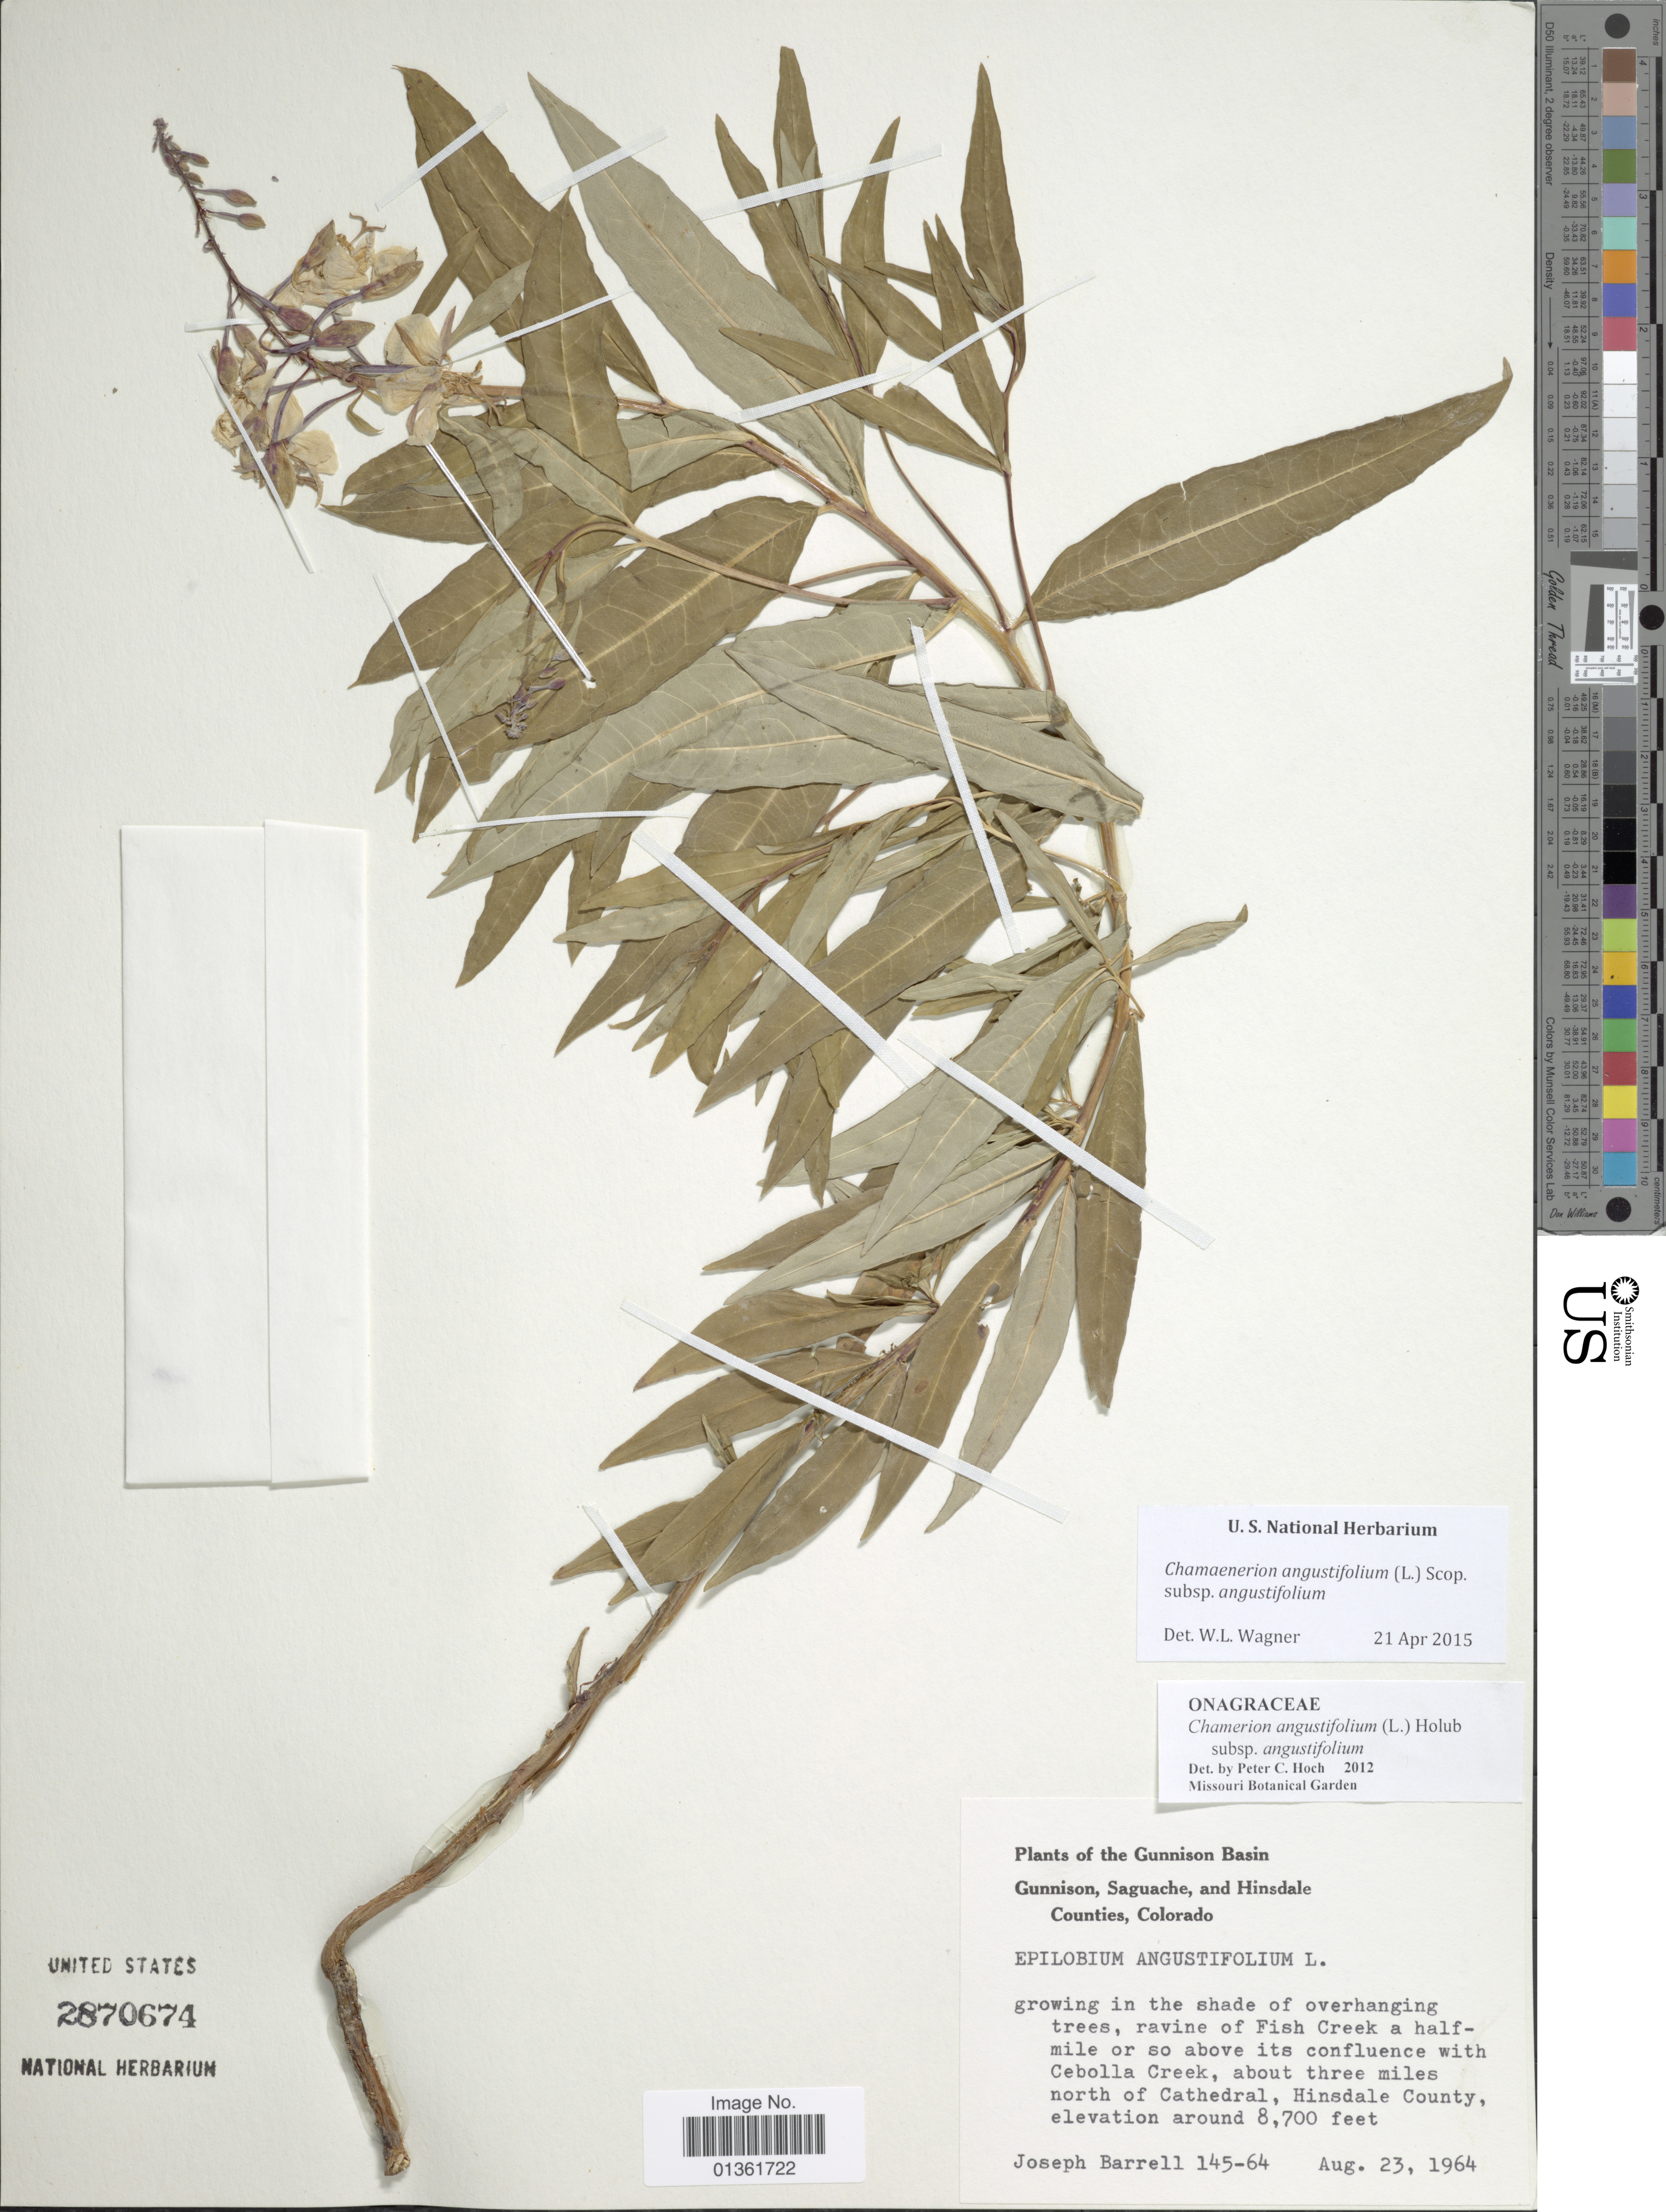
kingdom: Plantae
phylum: Tracheophyta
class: Magnoliopsida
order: Myrtales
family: Onagraceae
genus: Chamaenerion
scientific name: Chamaenerion angustifolium subsp. angustifolium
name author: (L.) Scop.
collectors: J. Barrell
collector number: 145-64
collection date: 1964-08-23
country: United States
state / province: Colorado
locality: Gunnison Basin. Saguache and Hinsdale Counties. Ravine of Fish Creek a halfmile or so above its confluence with Cebolla Creek, about three miles north of Cathedral.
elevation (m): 2652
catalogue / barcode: US 2870674